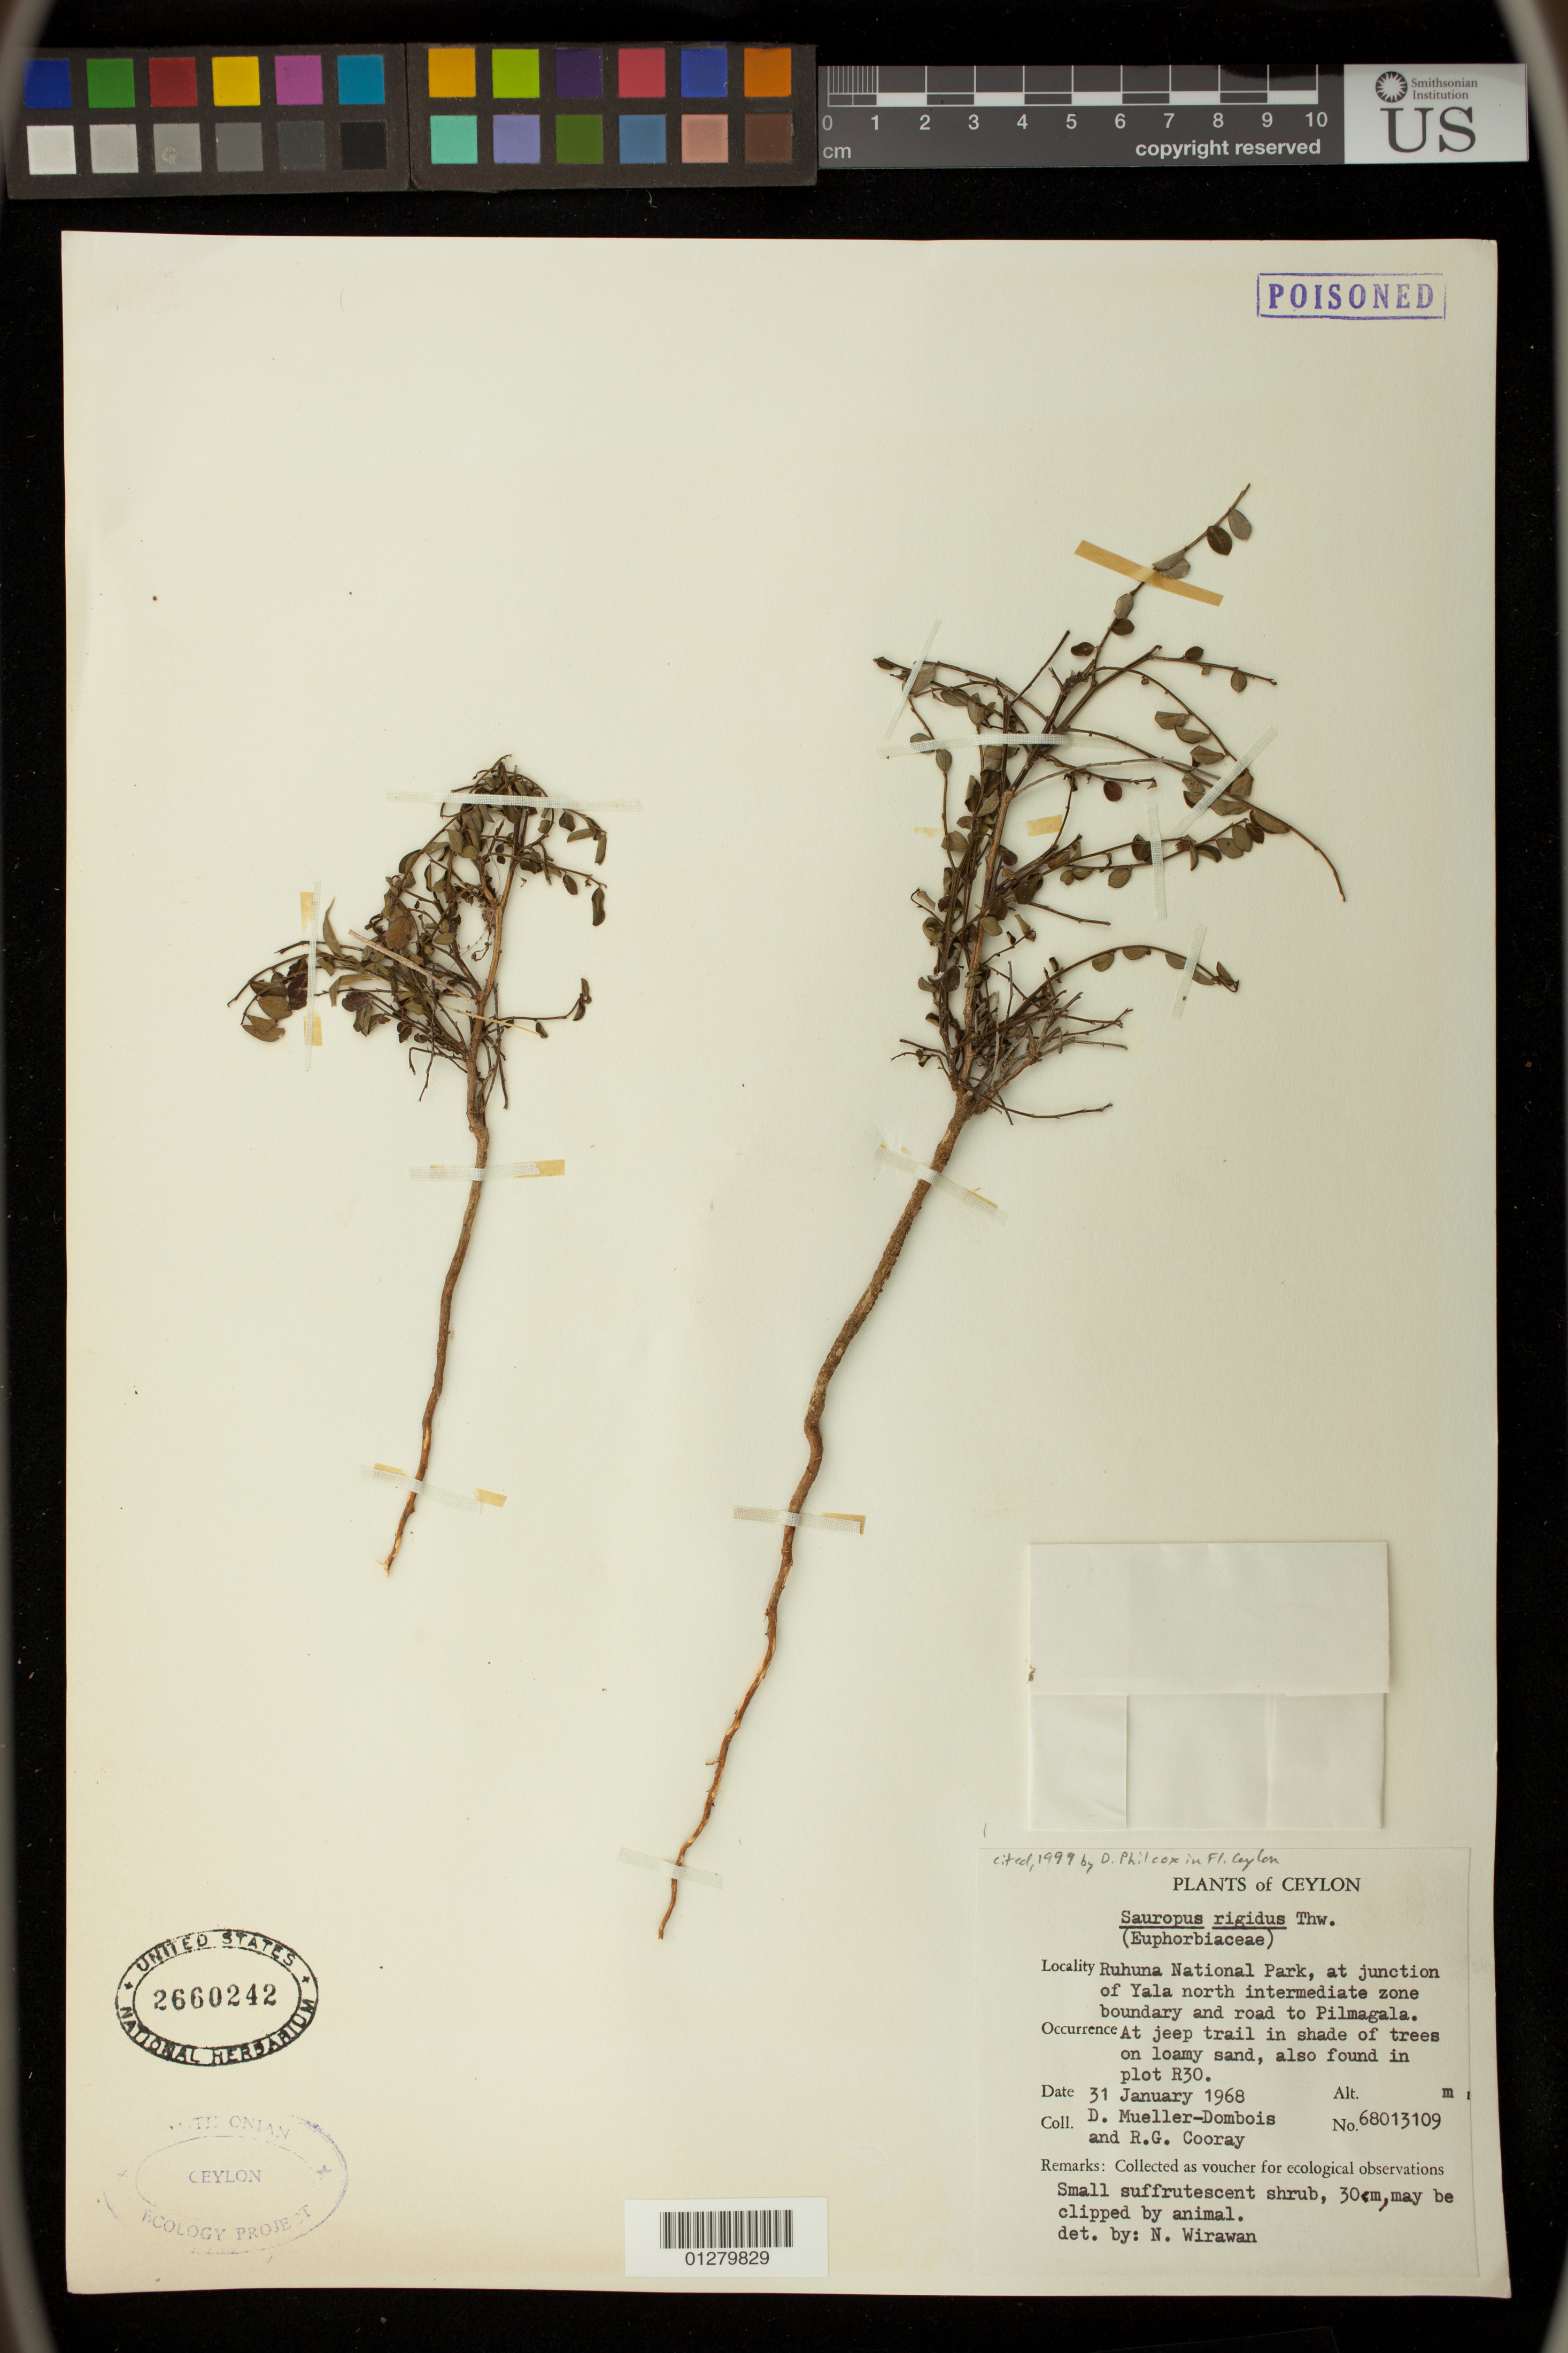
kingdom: Plantae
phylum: Tracheophyta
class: Magnoliopsida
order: Malpighiales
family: Phyllanthaceae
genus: Sauropus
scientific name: Sauropus quadrangularis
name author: (Willd.) Müll. Arg.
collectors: D. Mueller-Dombois & R. Cooray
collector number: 68013109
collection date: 1968-01-31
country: Sri Lanka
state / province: Southern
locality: Ruhuna National Park, at junction of Yala north intermediate zone boundary and road to Pilmagala.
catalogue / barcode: US 2660242